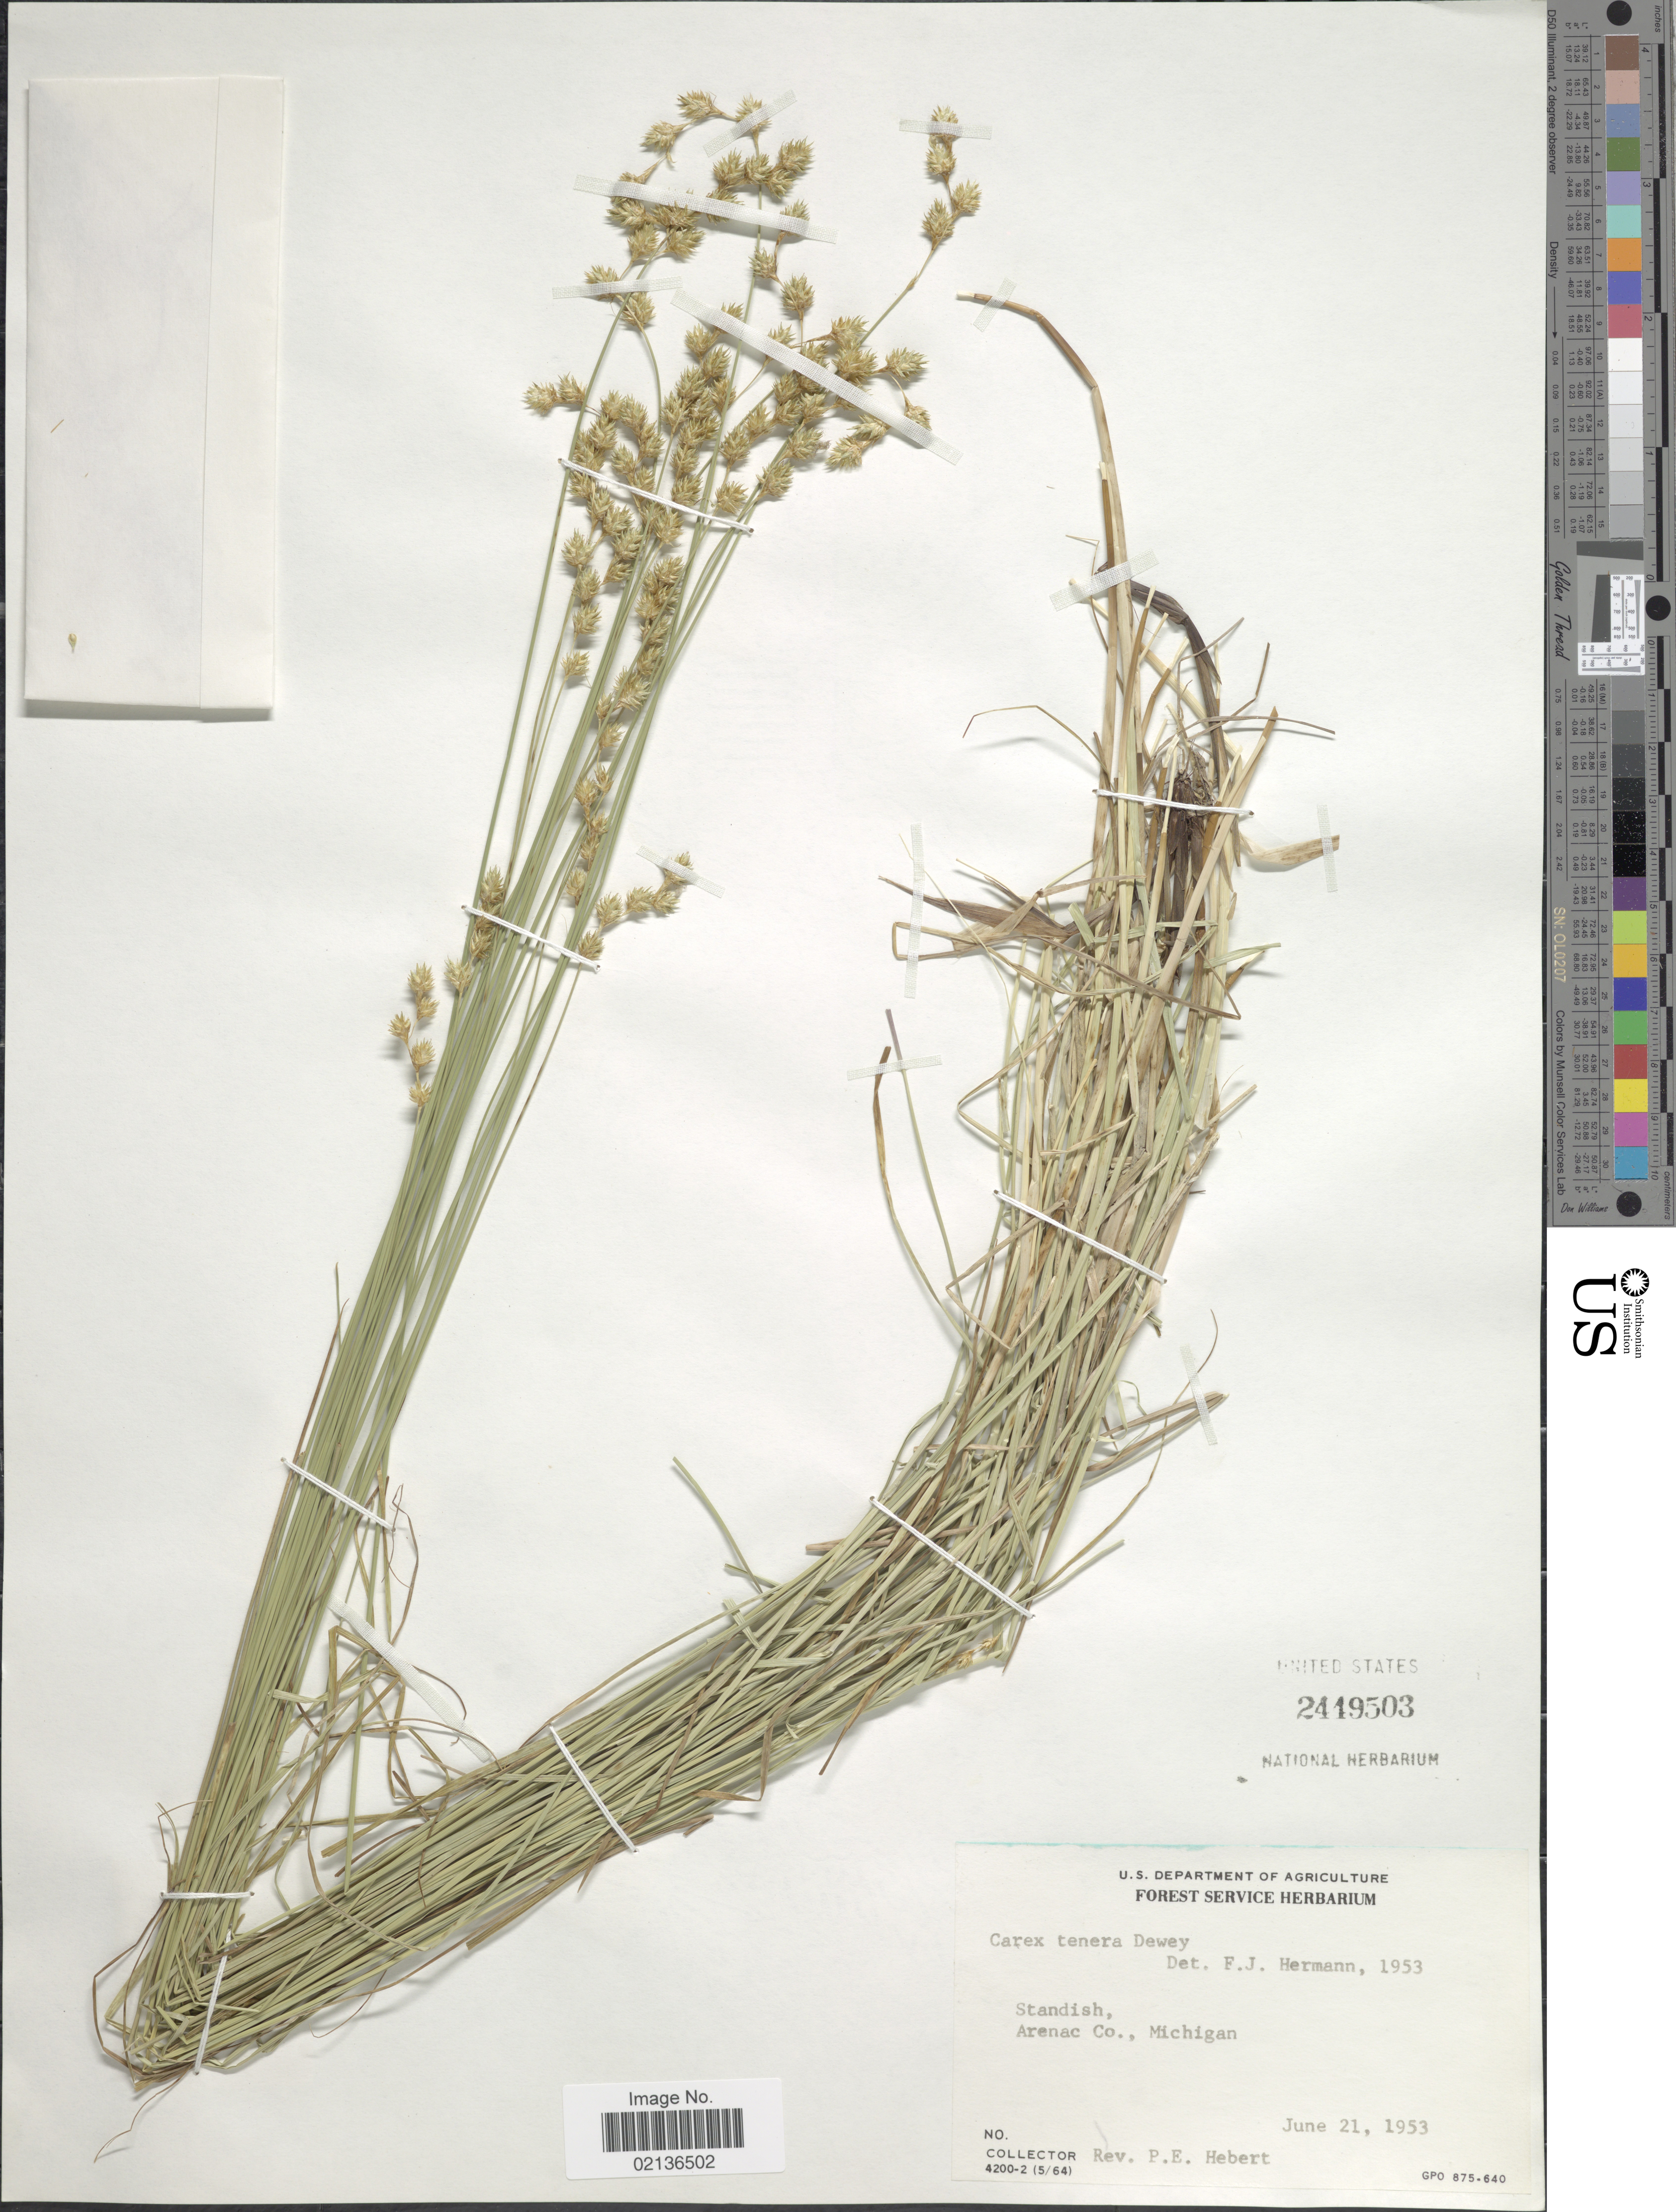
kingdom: Plantae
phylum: Tracheophyta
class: Liliopsida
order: Poales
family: Cyperaceae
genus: Carex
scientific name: Carex tenera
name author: Dewey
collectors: P. Hebert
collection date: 1953-06-21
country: United States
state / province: Michigan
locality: Standish, Arenac Co., Michigan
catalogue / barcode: US 2449503